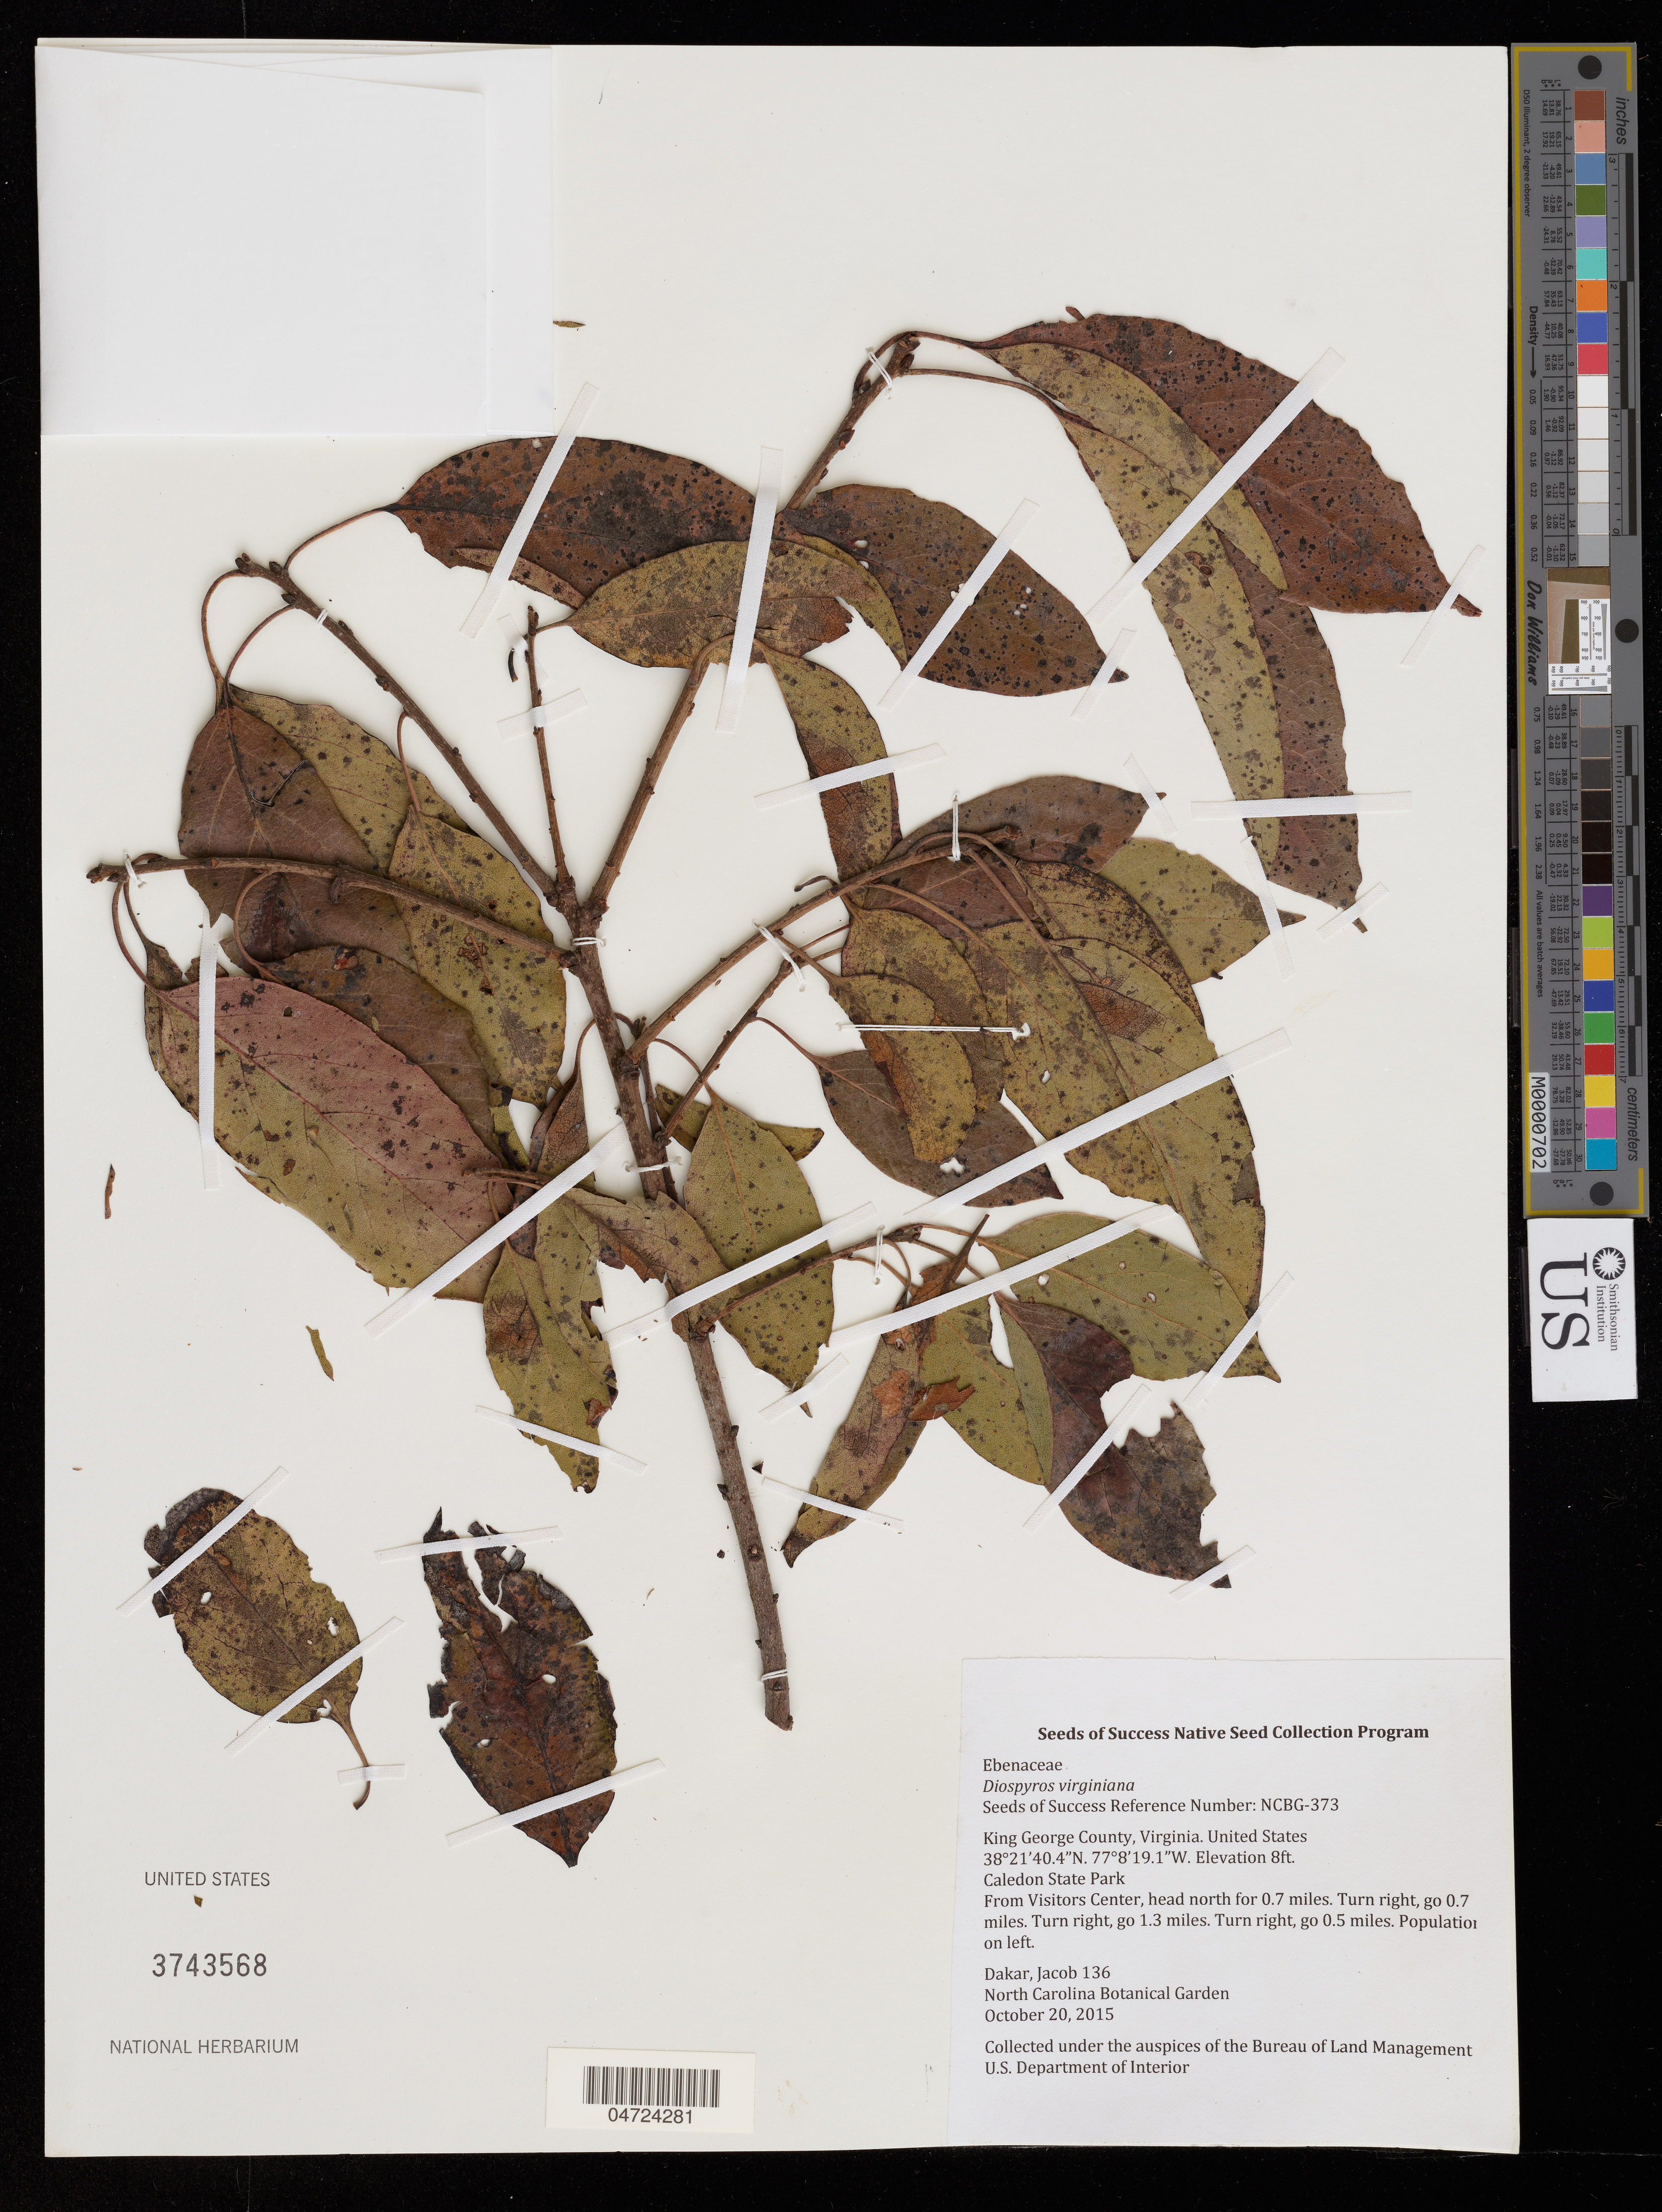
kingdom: Plantae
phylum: Tracheophyta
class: Magnoliopsida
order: Ericales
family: Ebenaceae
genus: Diospyros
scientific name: Diospyros virginiana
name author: L.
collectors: J. Dakar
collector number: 136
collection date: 2015-10-20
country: United States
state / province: Virginia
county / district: King George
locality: King George County. Caledon State Park. From Visitors Center, head north for 0.7 miles. Turn right, go 0.7 miles. Turn right, go 1.3 miles. Turn right, go 0.5 miles. Population on left.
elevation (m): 2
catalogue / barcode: US 3743568